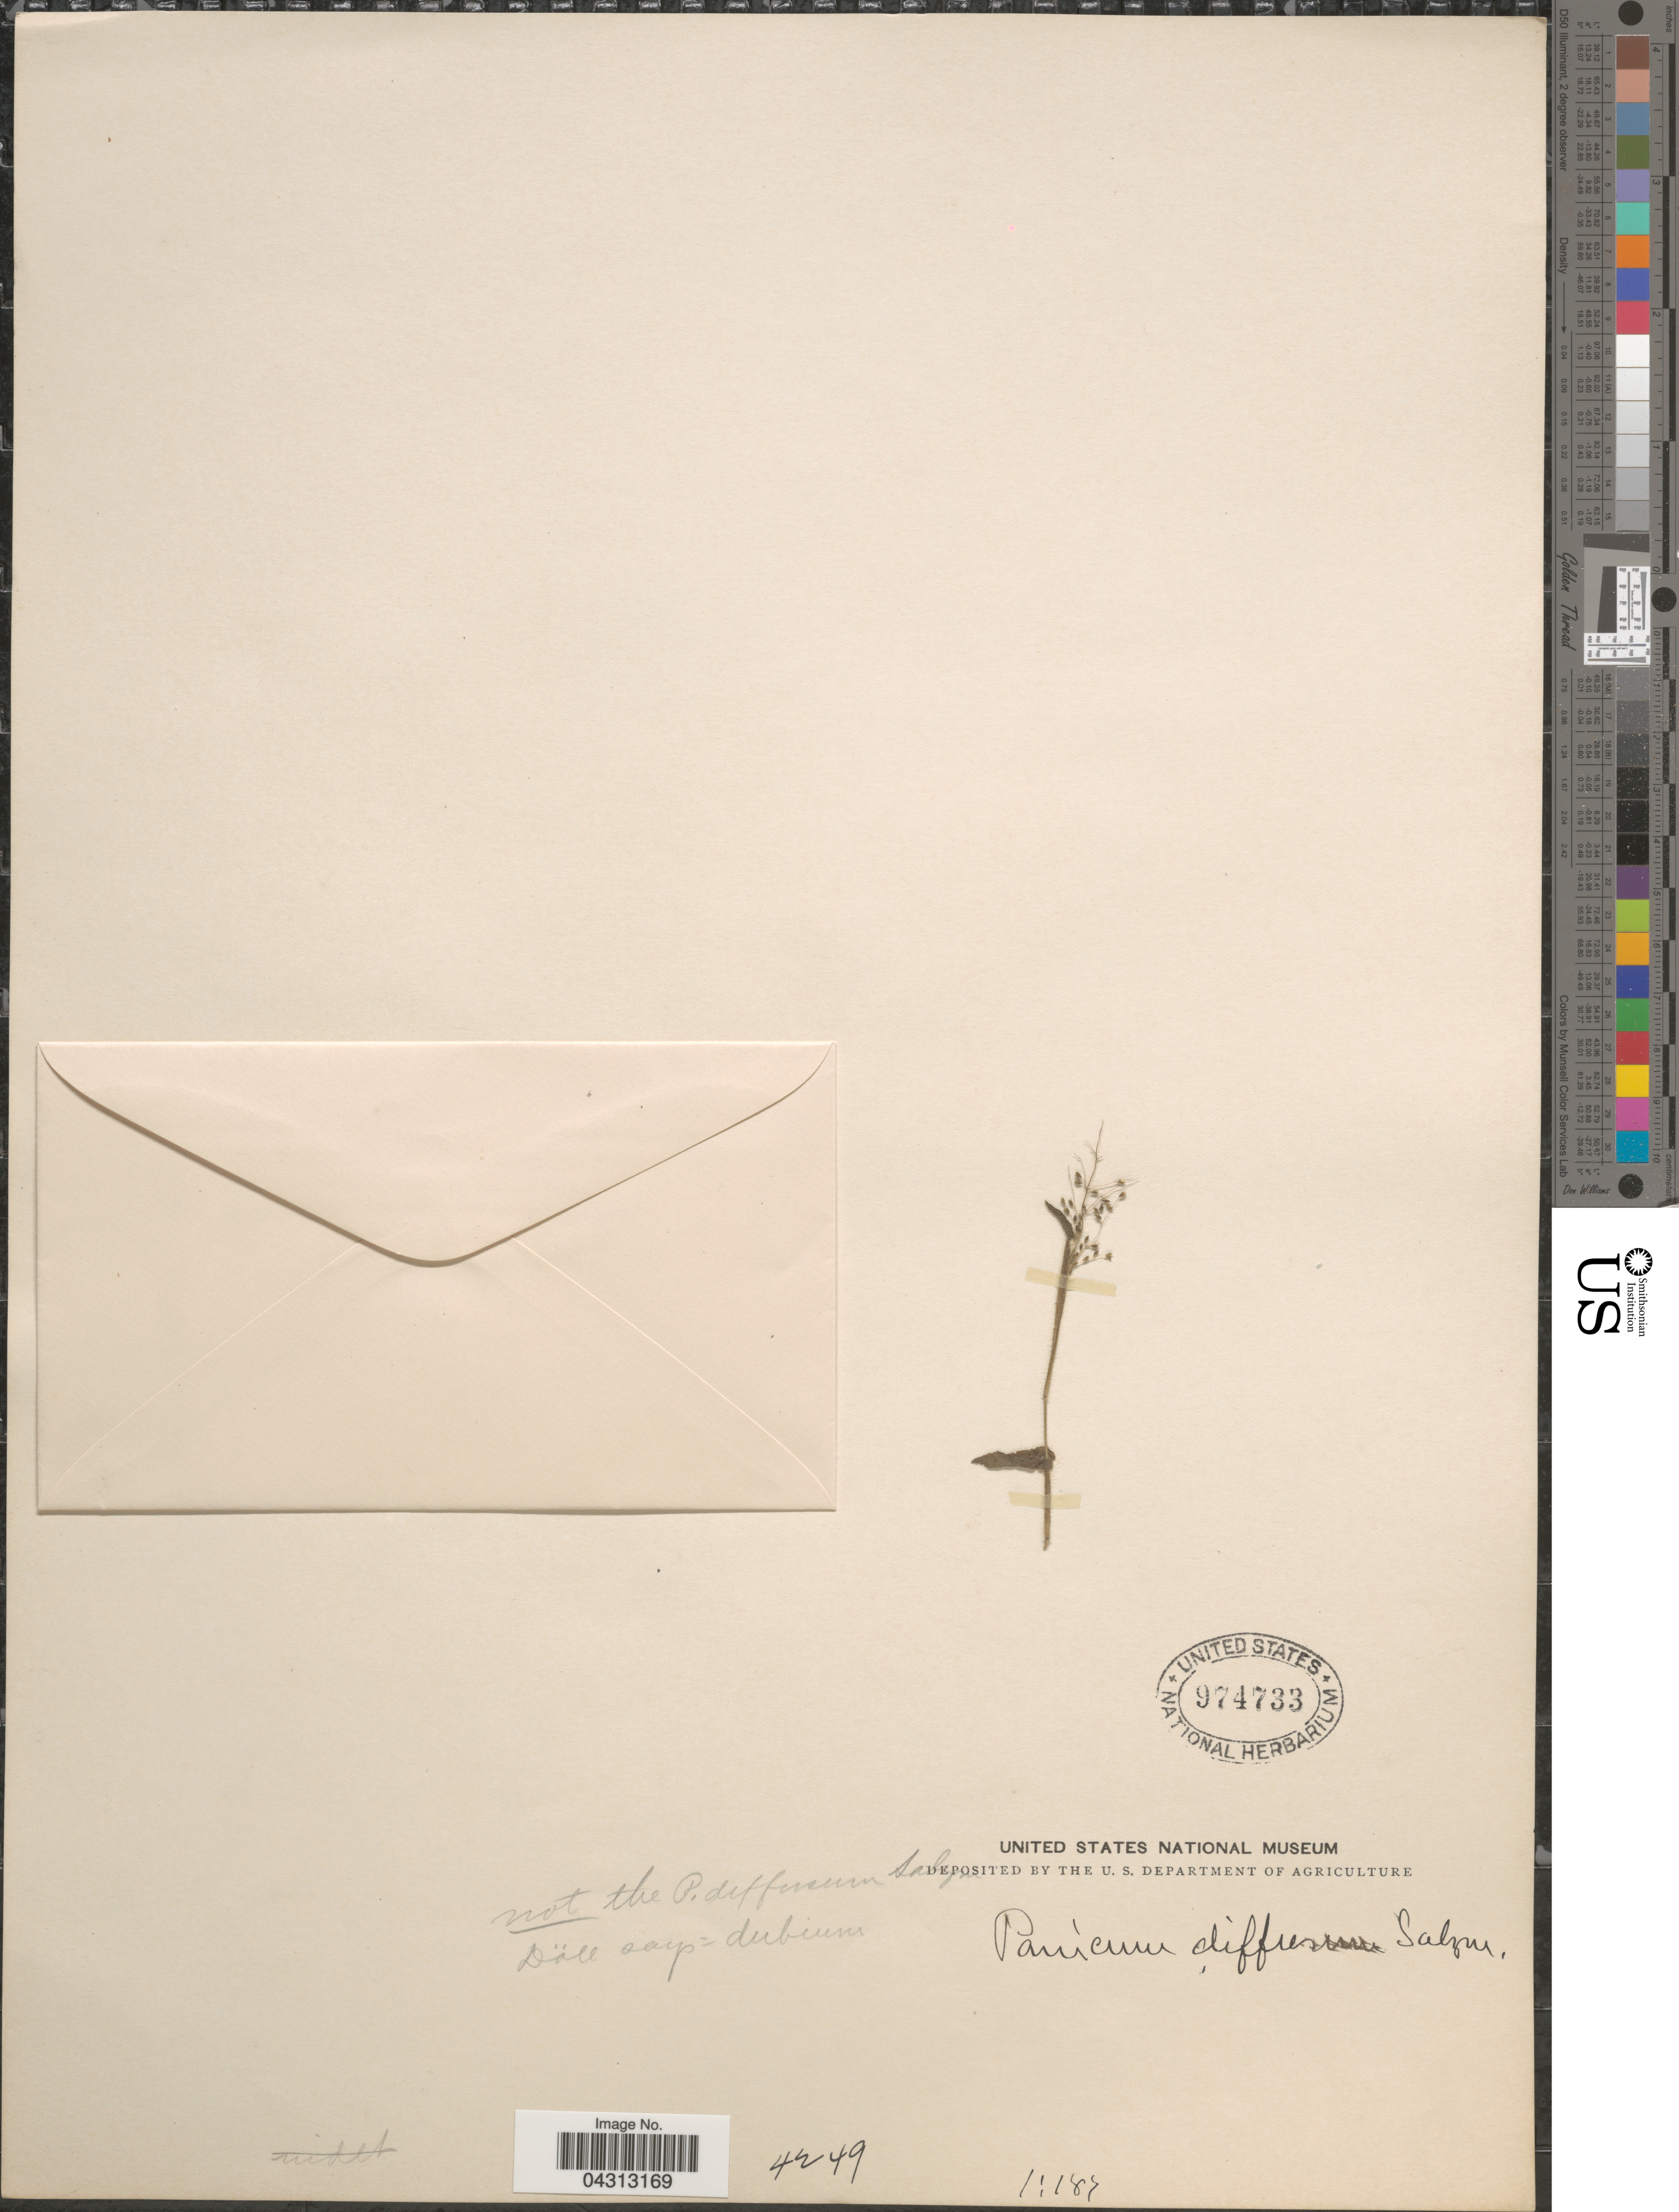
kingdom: Plantae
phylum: Tracheophyta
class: Liliopsida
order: Poales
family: Poaceae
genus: Dichanthelium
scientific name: Dichanthelium sciurotis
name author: (Trin.) Davidse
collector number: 4249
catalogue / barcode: US 974733